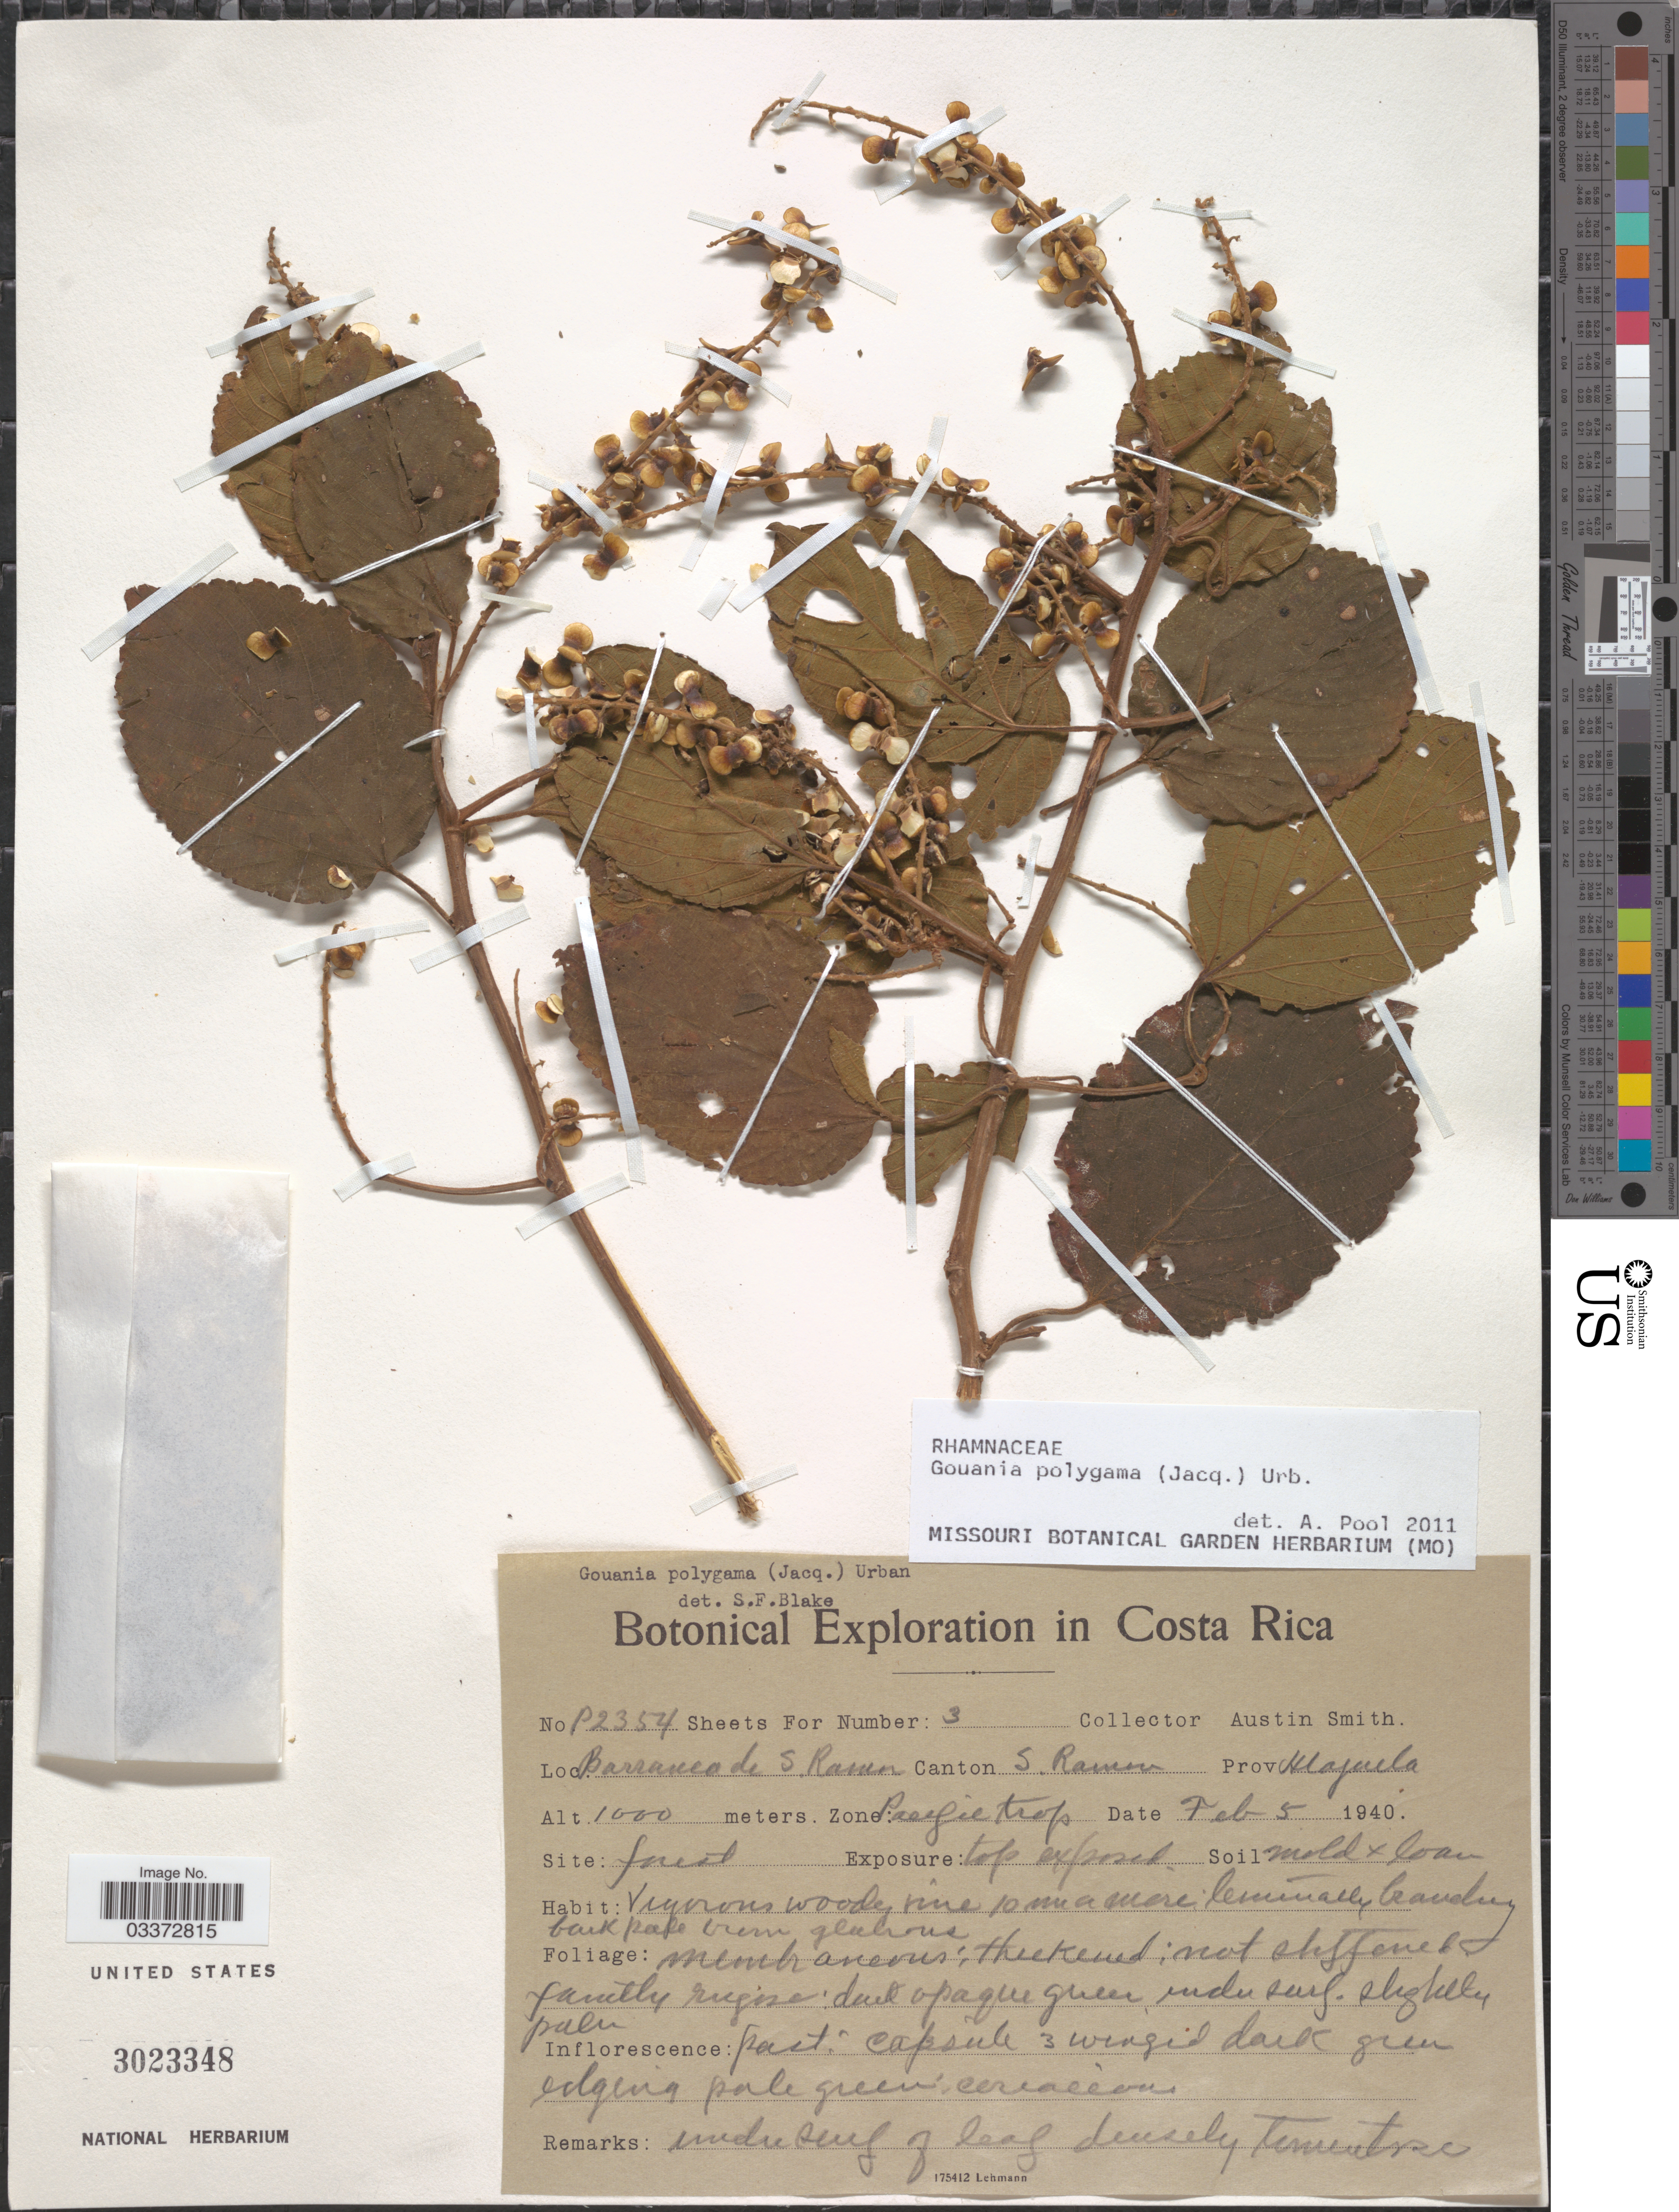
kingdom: Plantae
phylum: Tracheophyta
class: Magnoliopsida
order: Rosales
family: Rhamnaceae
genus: Gouania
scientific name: Gouania polygama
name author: (Jacq.) Urb.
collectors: Aust P. Smith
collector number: P2354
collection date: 1940-02-05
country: Costa Rica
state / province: Alajuela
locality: Barranca de S. ramon. Canton S. Ramon. Zone: Pacific trop.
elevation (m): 1000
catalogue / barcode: US 3023348